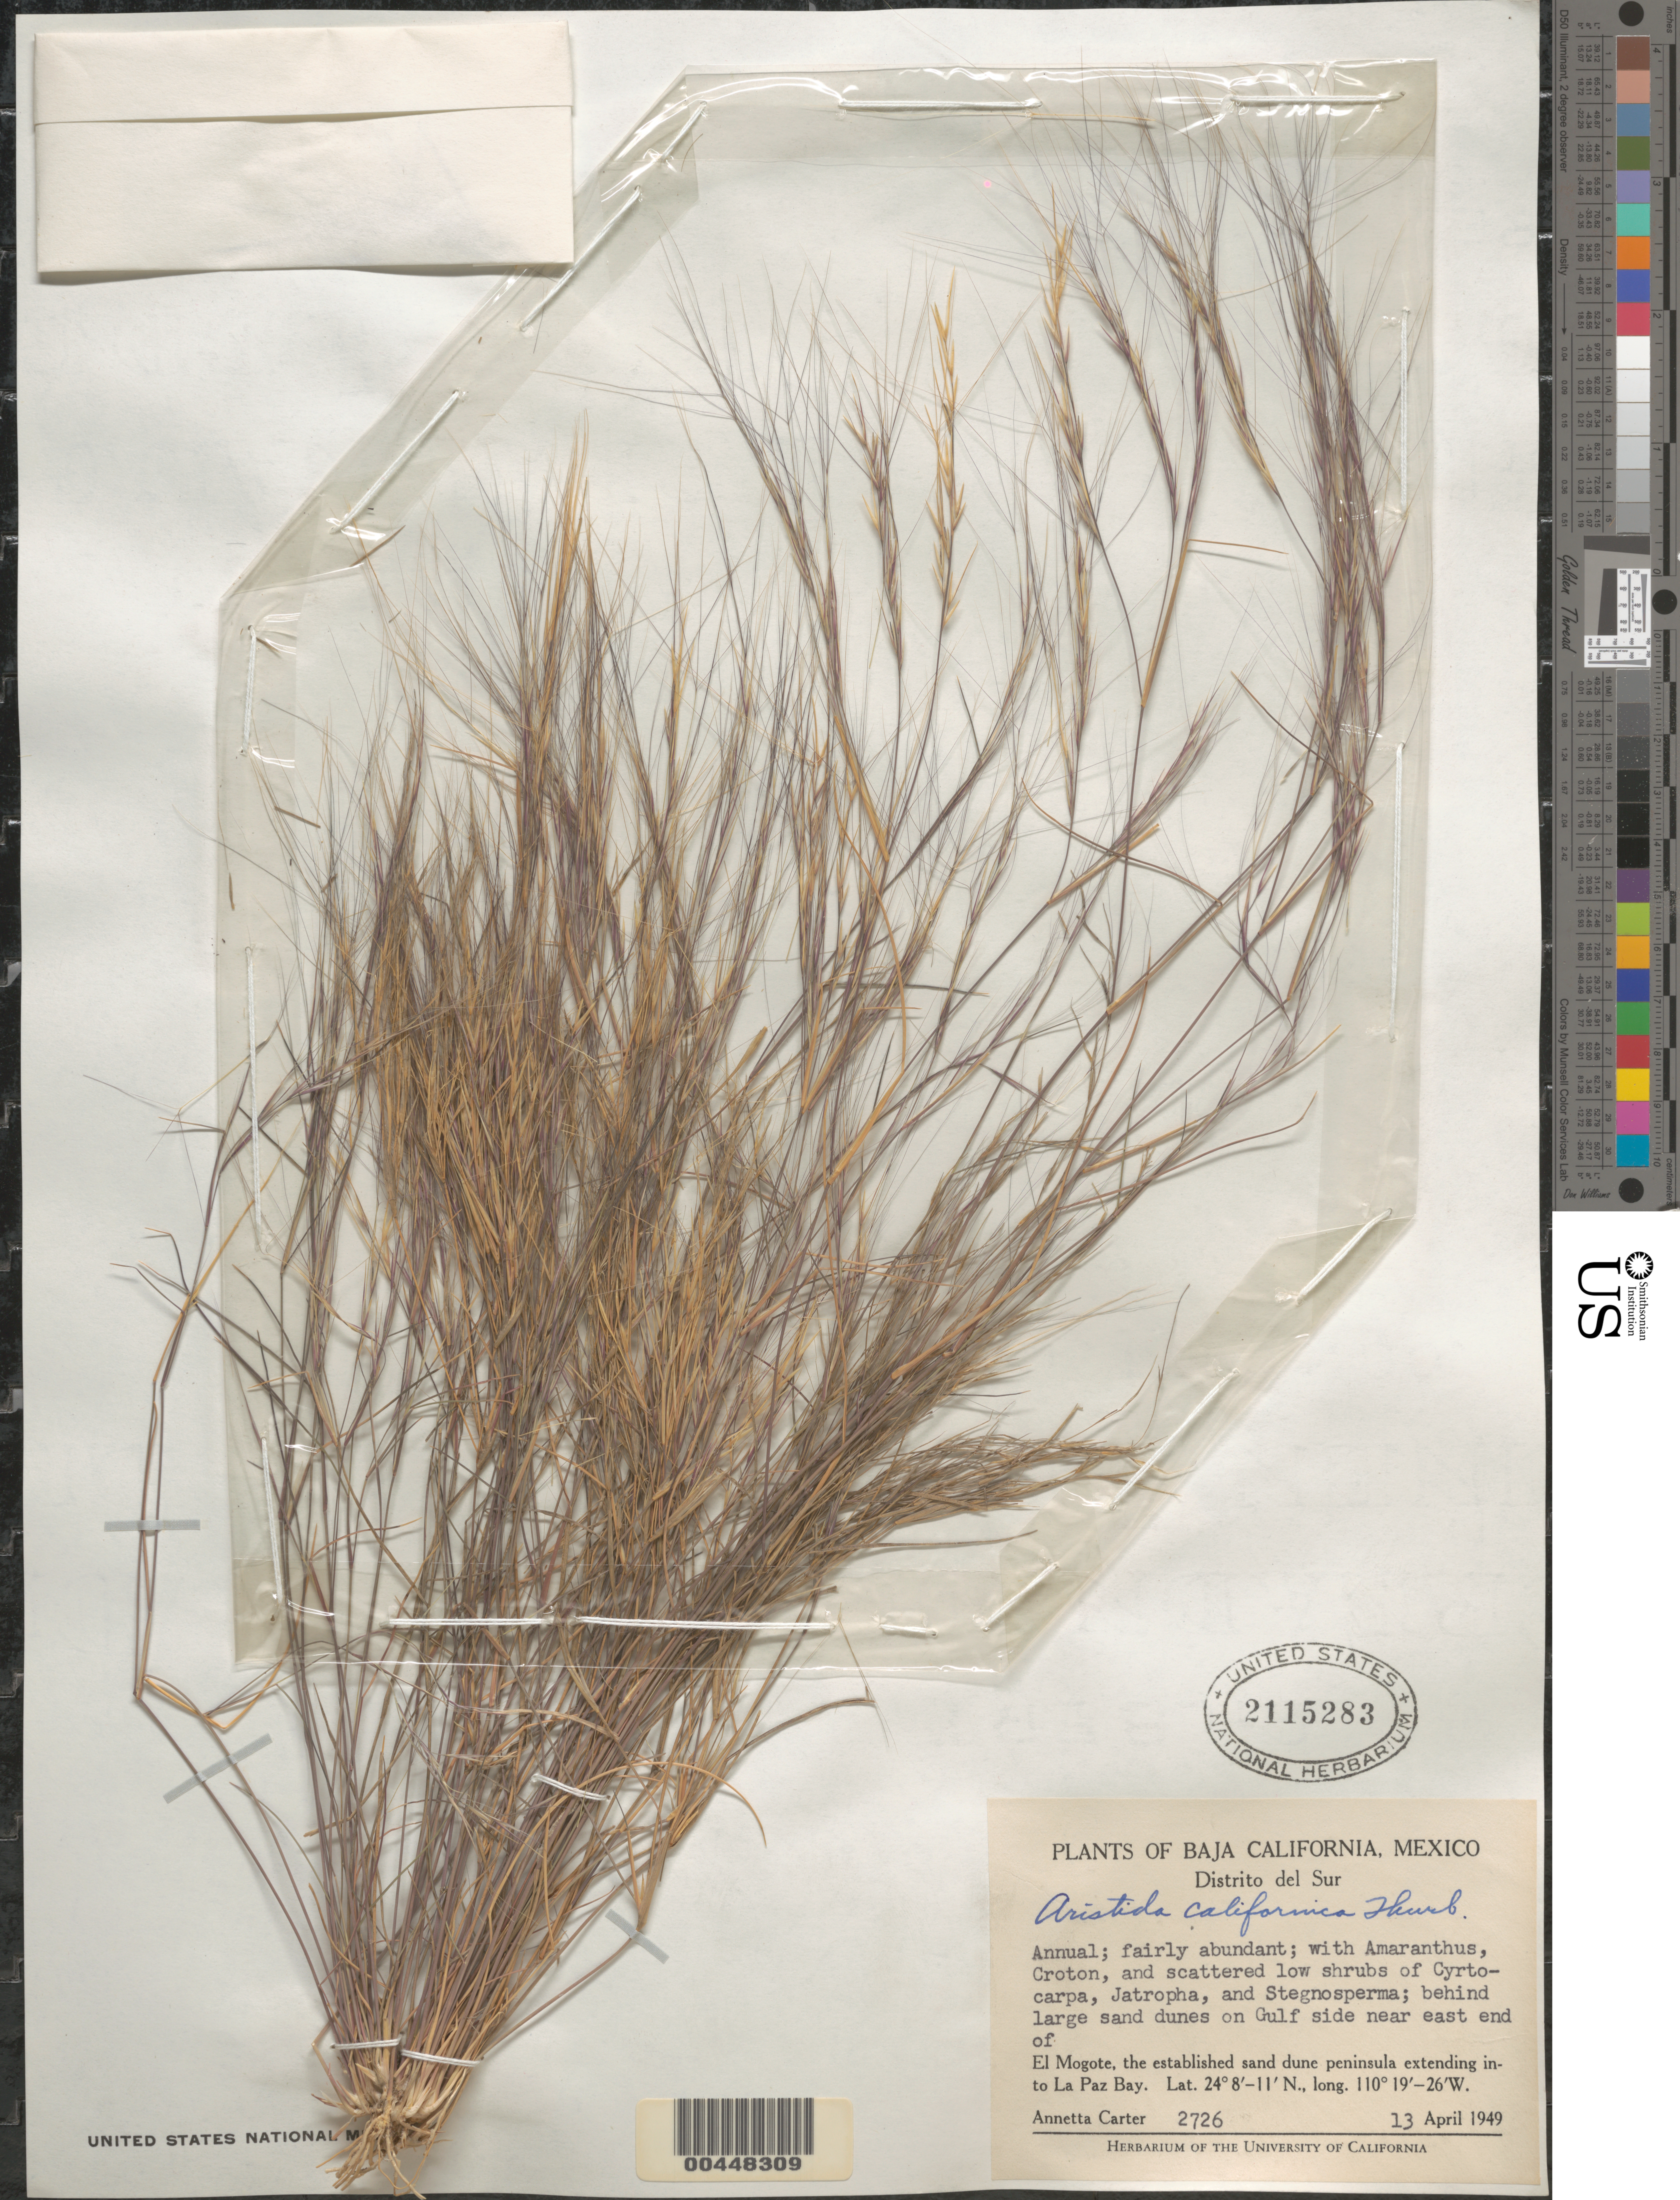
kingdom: Plantae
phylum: Tracheophyta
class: Liliopsida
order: Poales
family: Poaceae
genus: Aristida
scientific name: Aristida californica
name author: Thurb. in S. Watson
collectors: A. M. Carter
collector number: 2726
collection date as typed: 13 Apr 1949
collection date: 1949-04-13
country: Mexico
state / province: Baja California Sur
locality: Distrito del Sur, on gulf side near E end of El Mogote, the established sand dune peninsula extending into La Paz Bay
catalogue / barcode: US 2115283